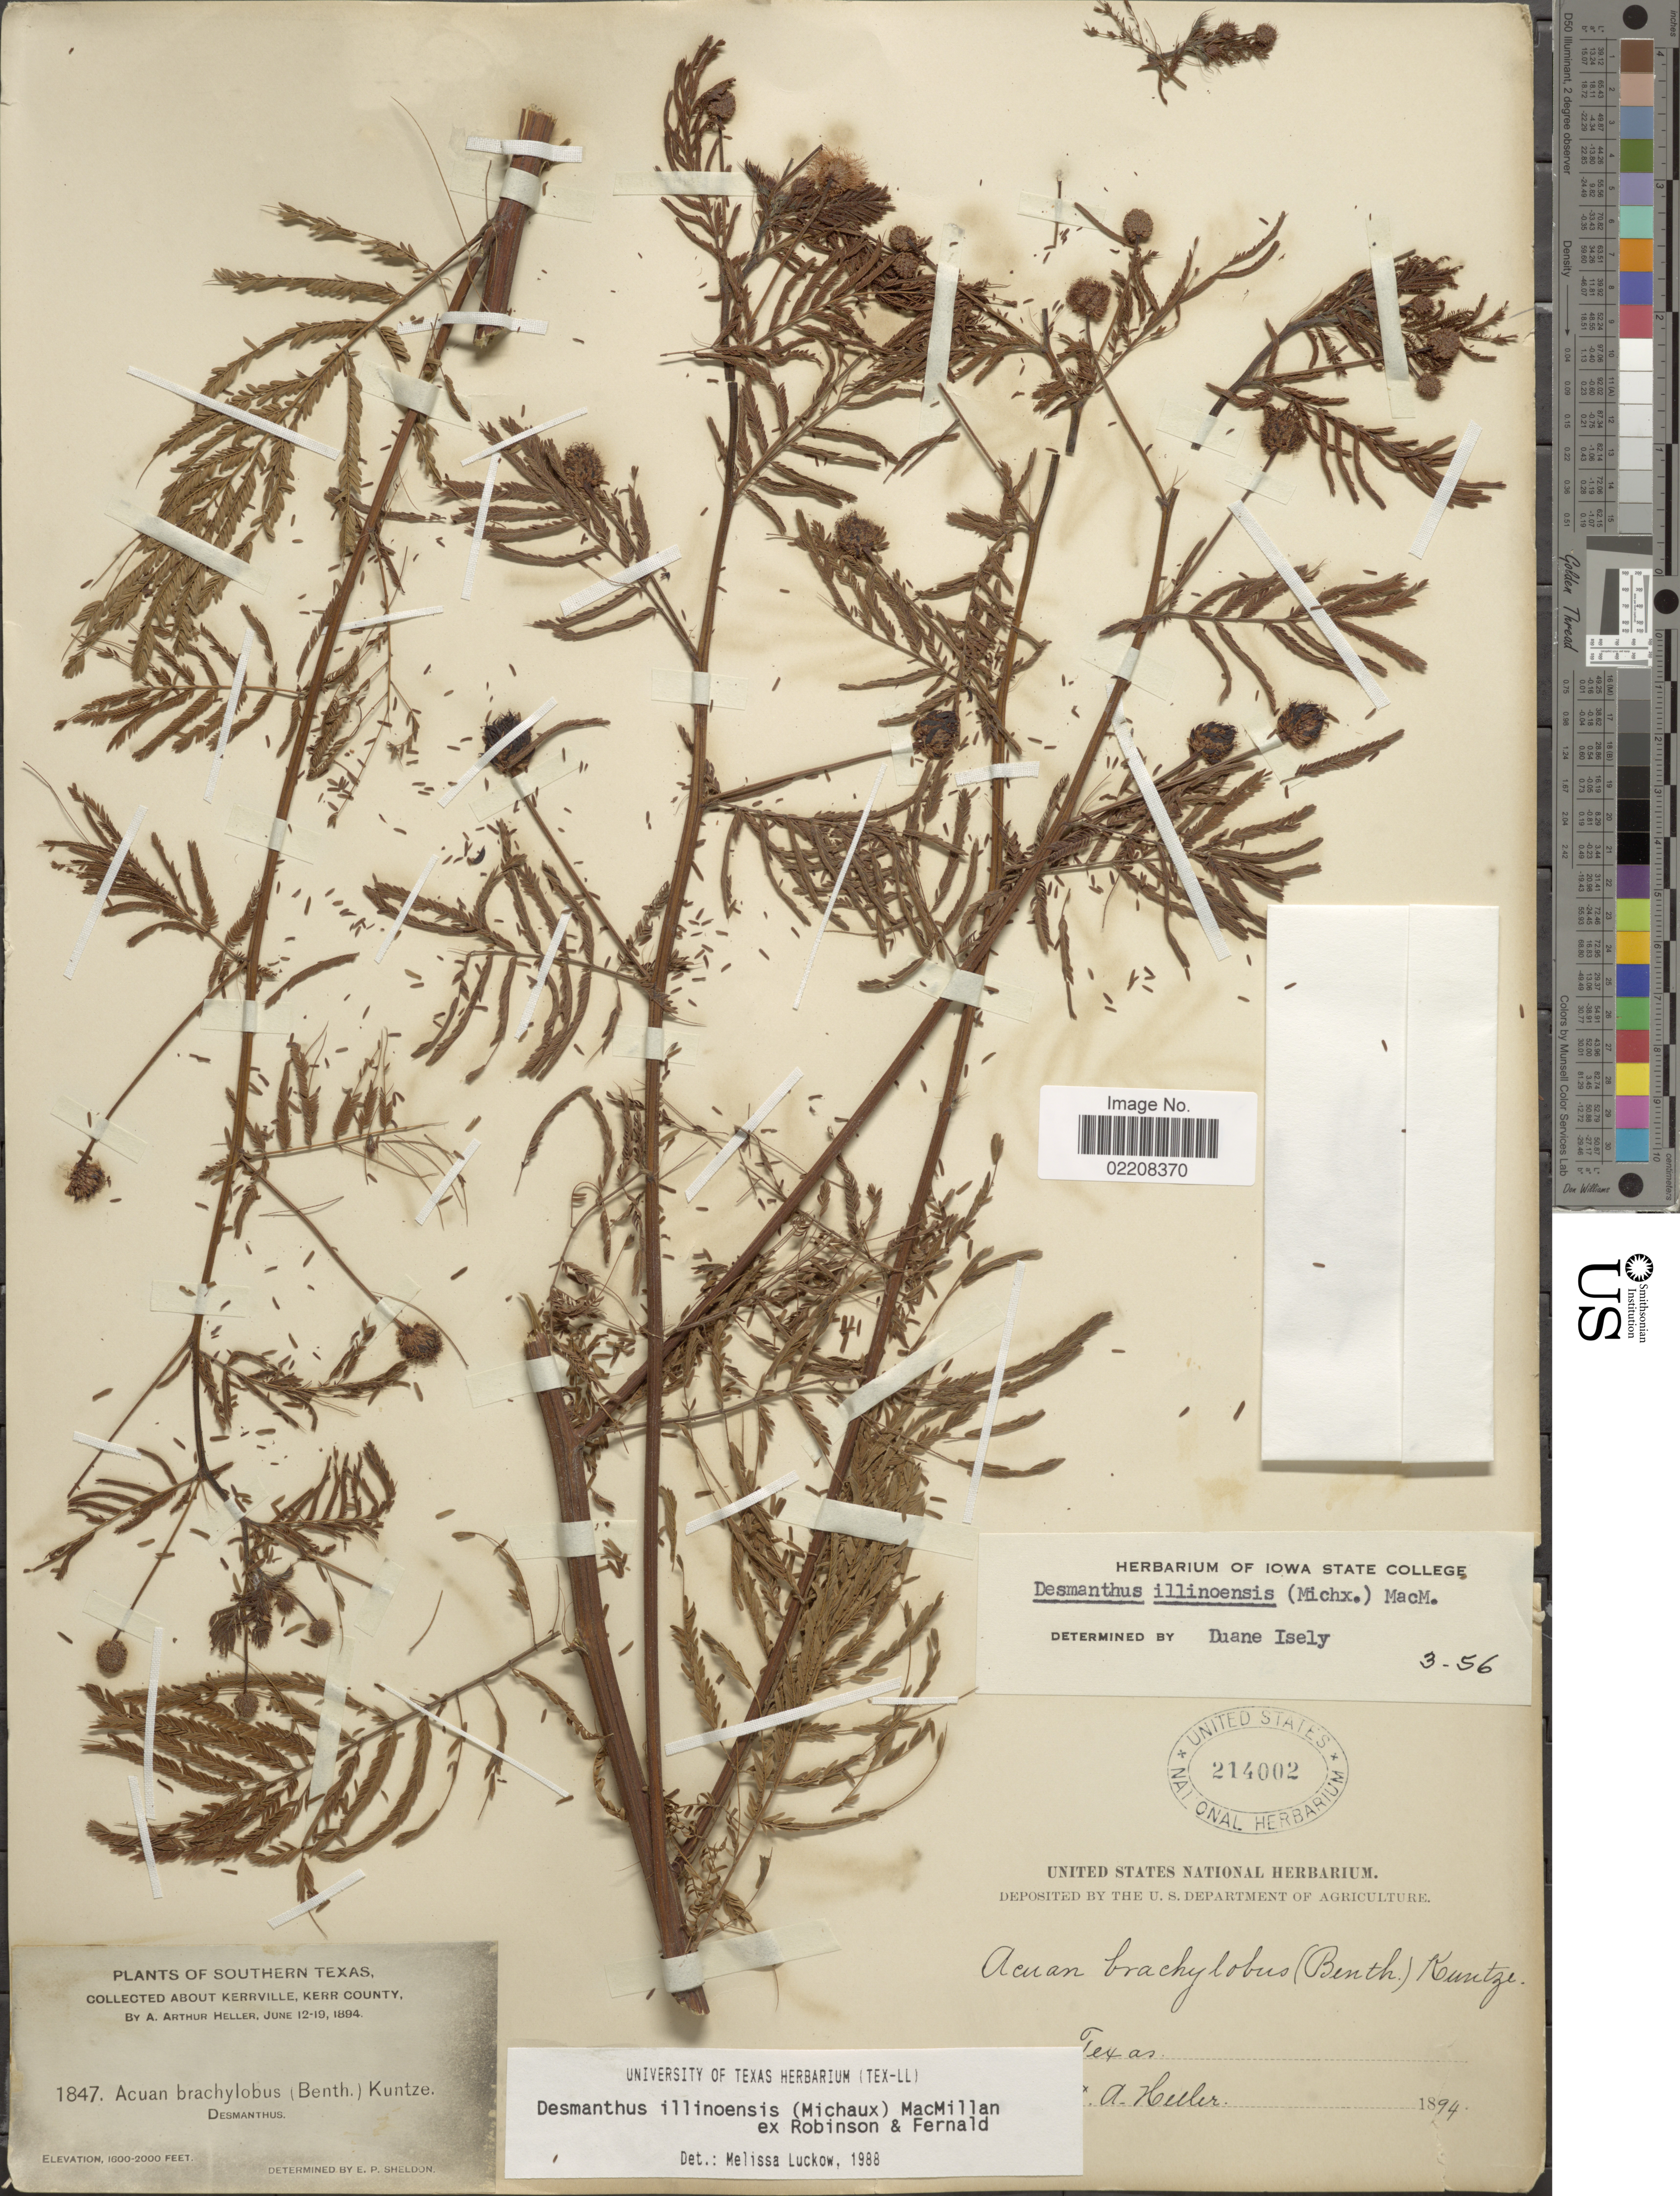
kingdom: Plantae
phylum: Tracheophyta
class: Magnoliopsida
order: Fabales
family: Fabaceae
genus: Desmanthus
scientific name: Desmanthus illinoensis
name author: (Michx.) MacMill.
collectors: A. A. Heller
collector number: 1847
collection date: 1894-06-12/1894-06-19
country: United States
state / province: Texas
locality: Southern Texas. About Kerrville, Kerr County.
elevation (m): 488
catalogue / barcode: US 214002